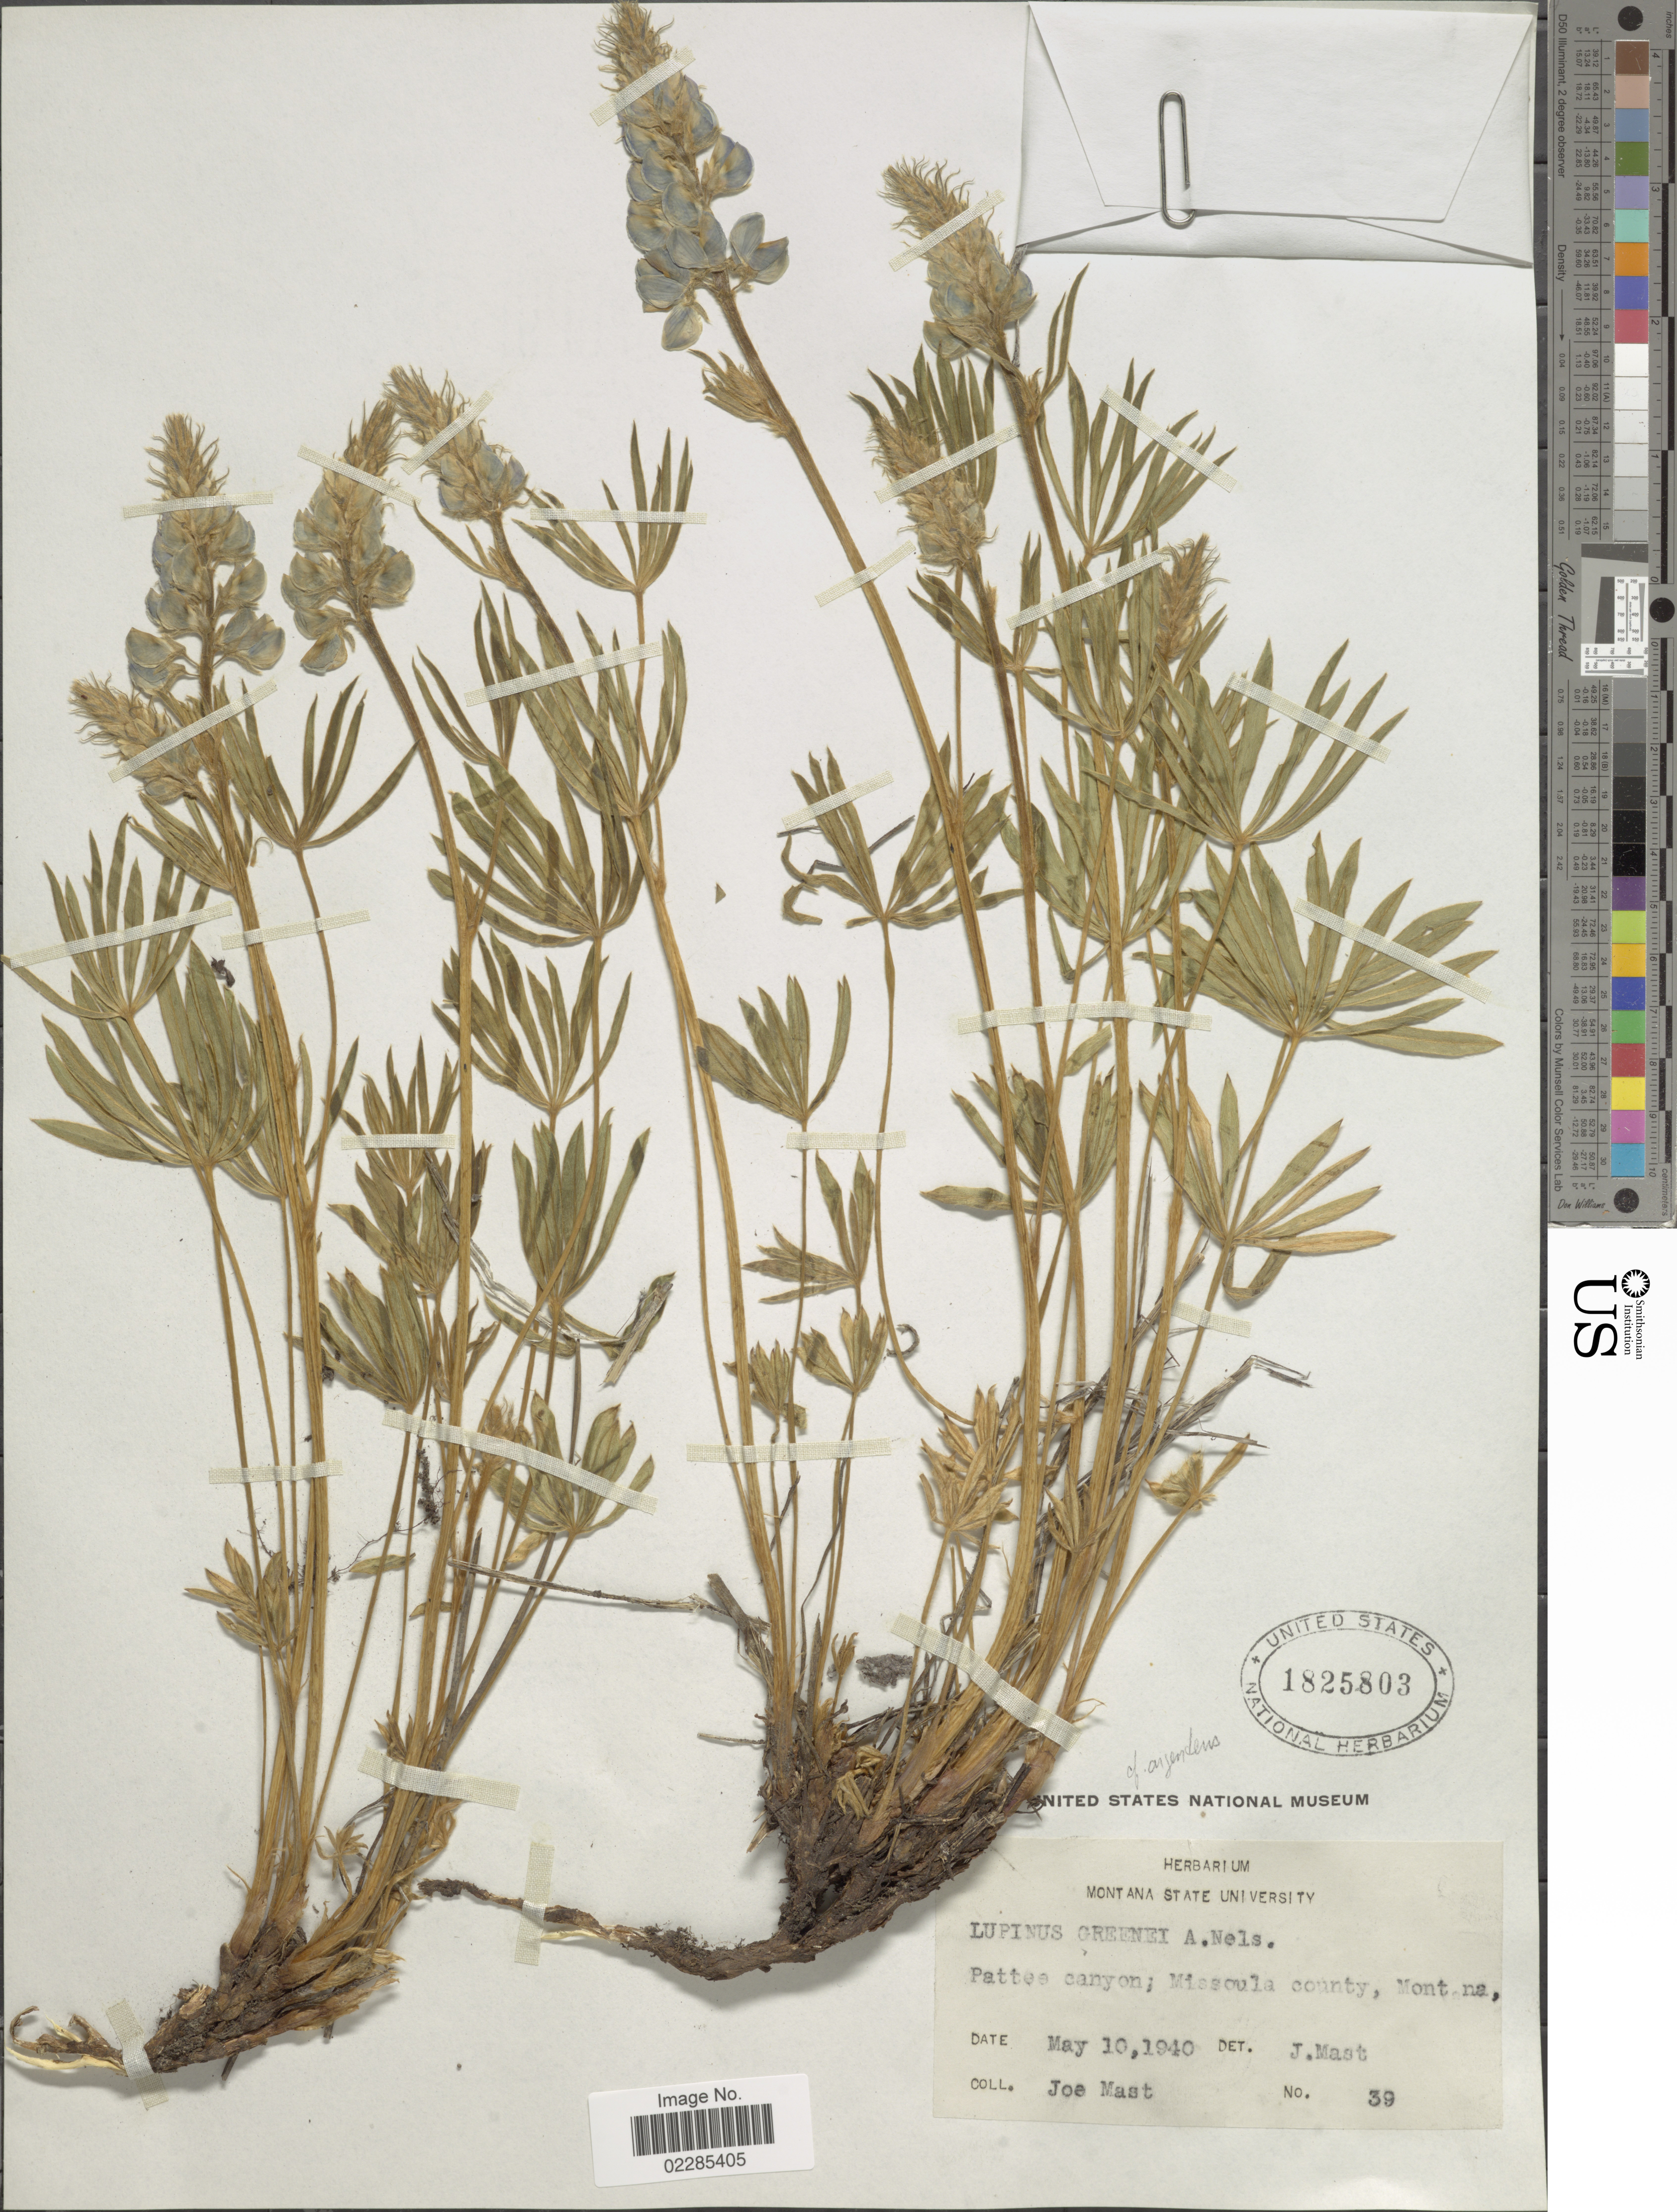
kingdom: Plantae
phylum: Tracheophyta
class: Magnoliopsida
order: Fabales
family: Fabaceae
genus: Lupinus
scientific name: Lupinus greenei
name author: A. Nelson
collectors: J. Mast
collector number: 39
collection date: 1940-05-10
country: United States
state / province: Montana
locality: Pattee canyon; Missoula county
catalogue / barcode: US 1825803